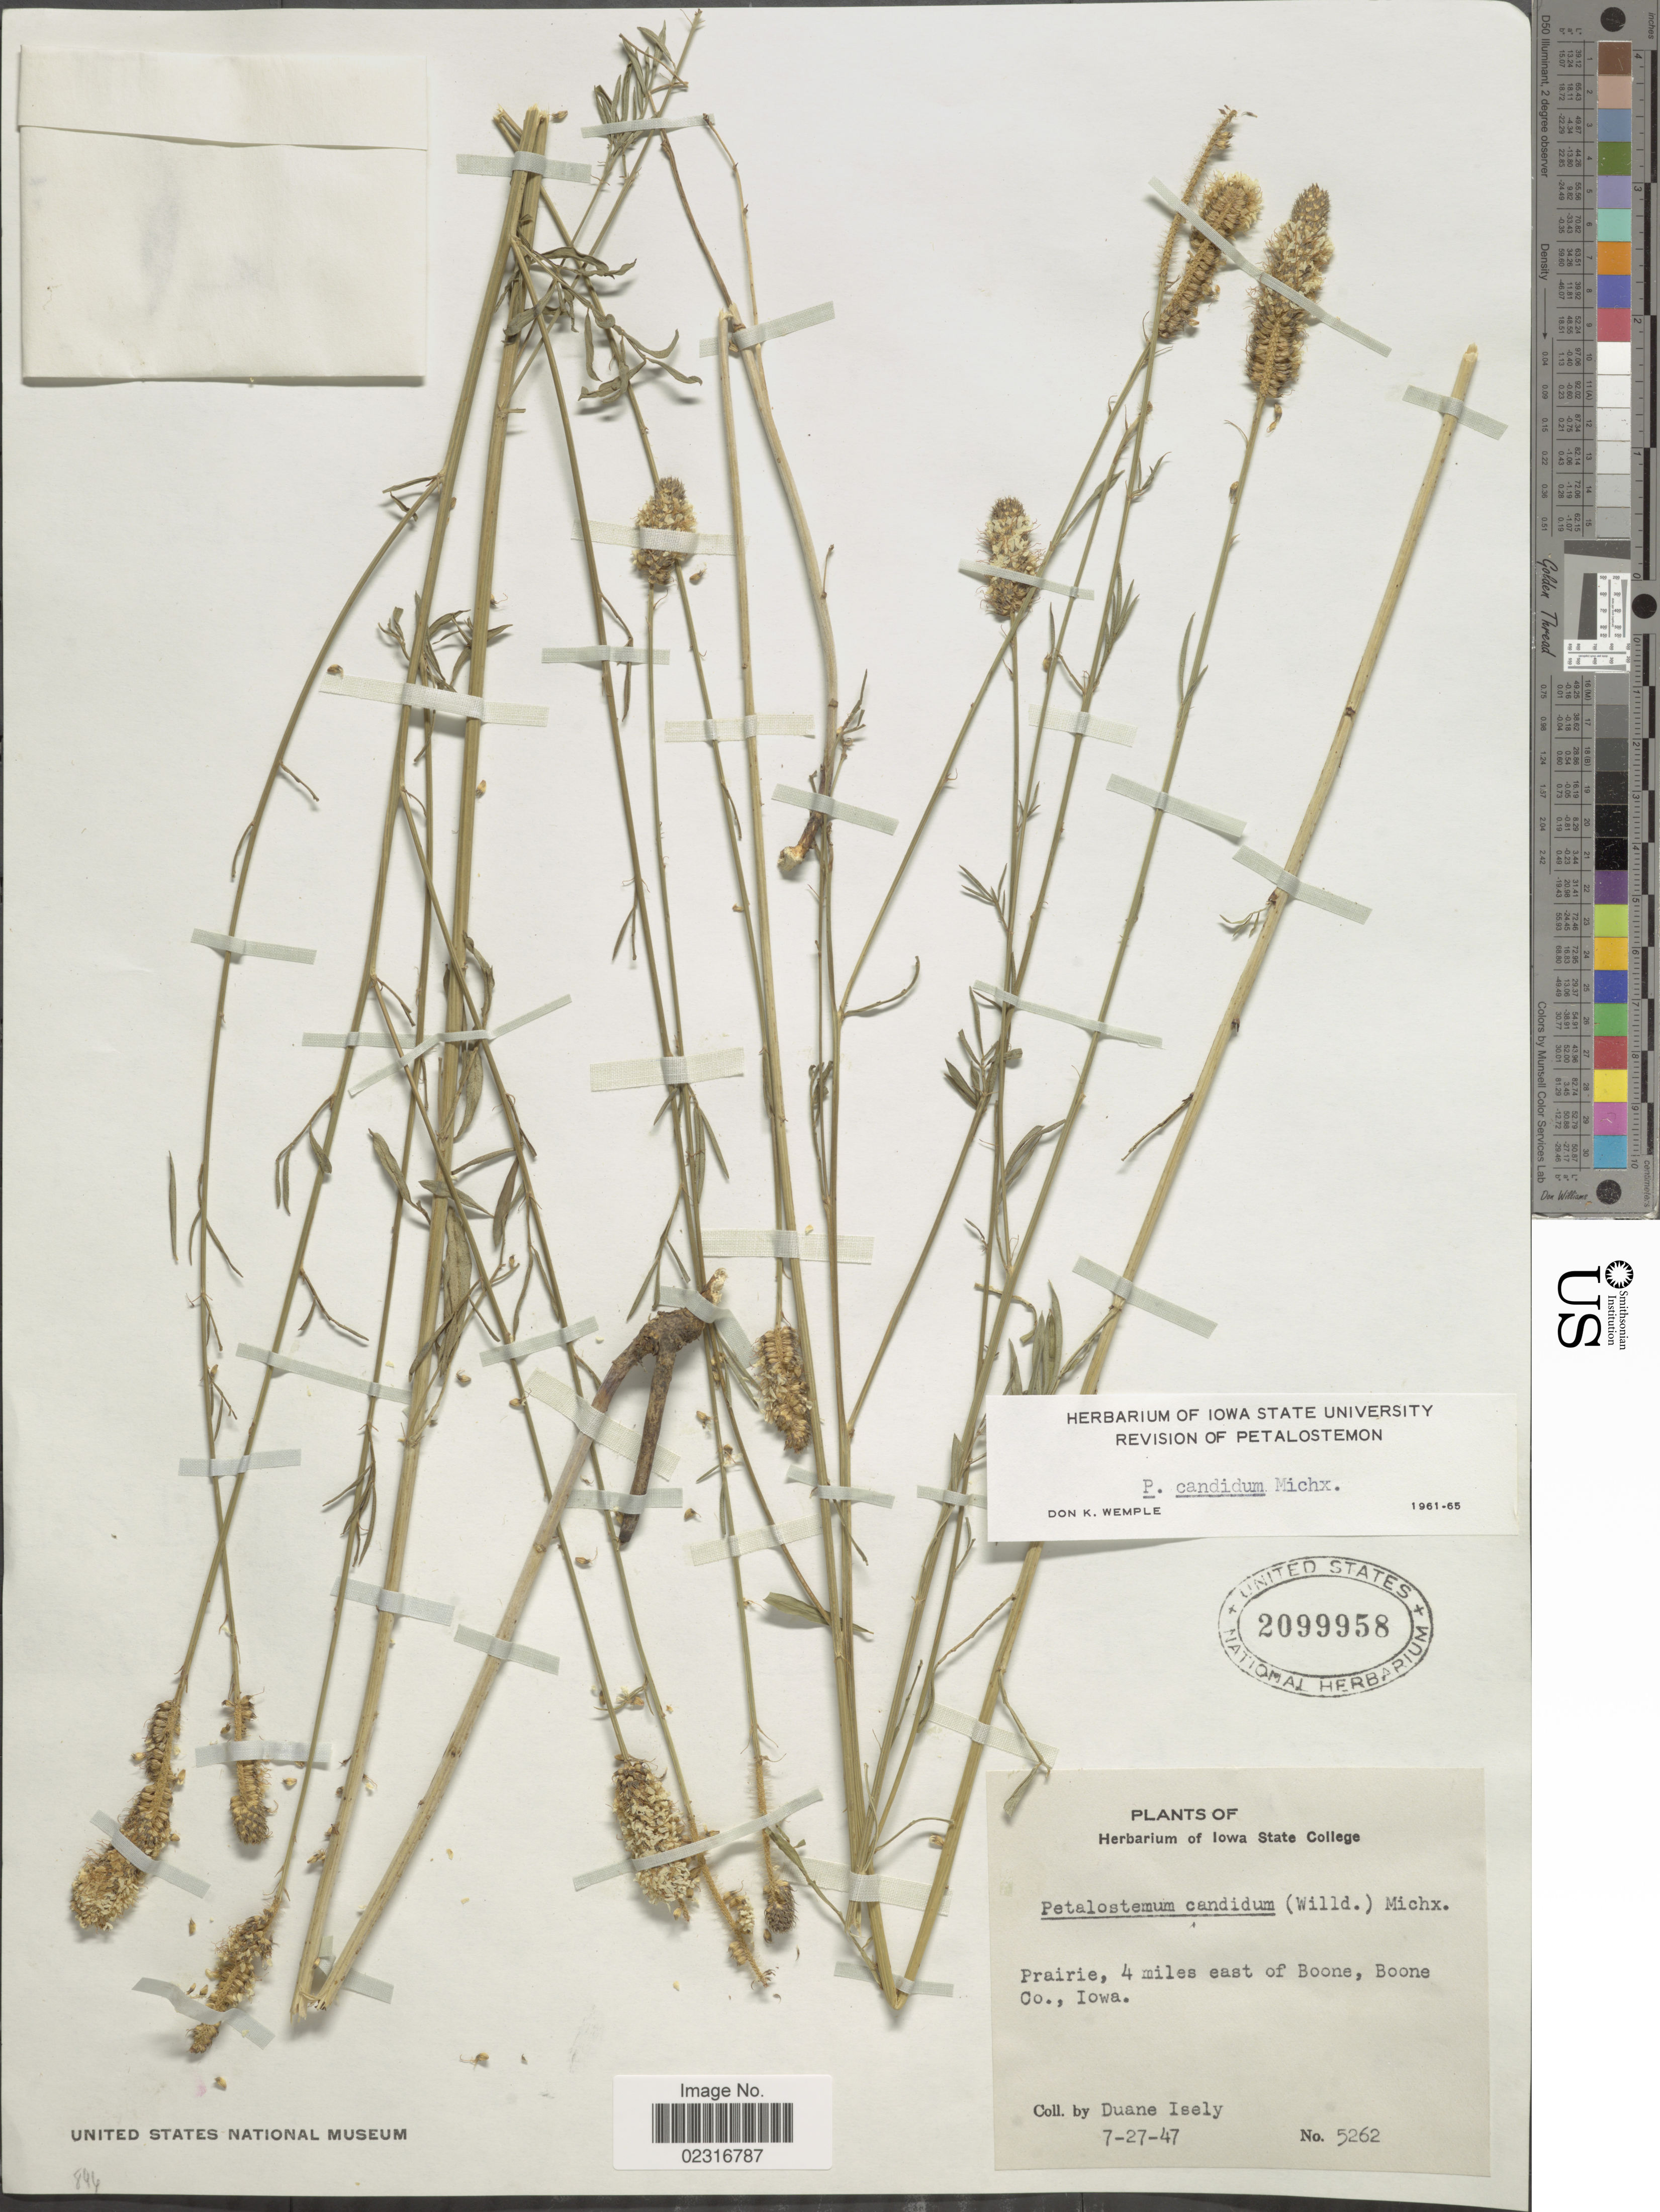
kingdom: Plantae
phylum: Tracheophyta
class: Magnoliopsida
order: Fabales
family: Fabaceae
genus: Dalea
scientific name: Dalea candida var. candida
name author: Michx. ex Willd.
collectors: D. Isely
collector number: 5262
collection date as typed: Transcribed d/m/y: 27/7/47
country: United States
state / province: Iowa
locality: Prairie, 4 miles east of Boone, Boone Co.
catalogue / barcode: US 2099958